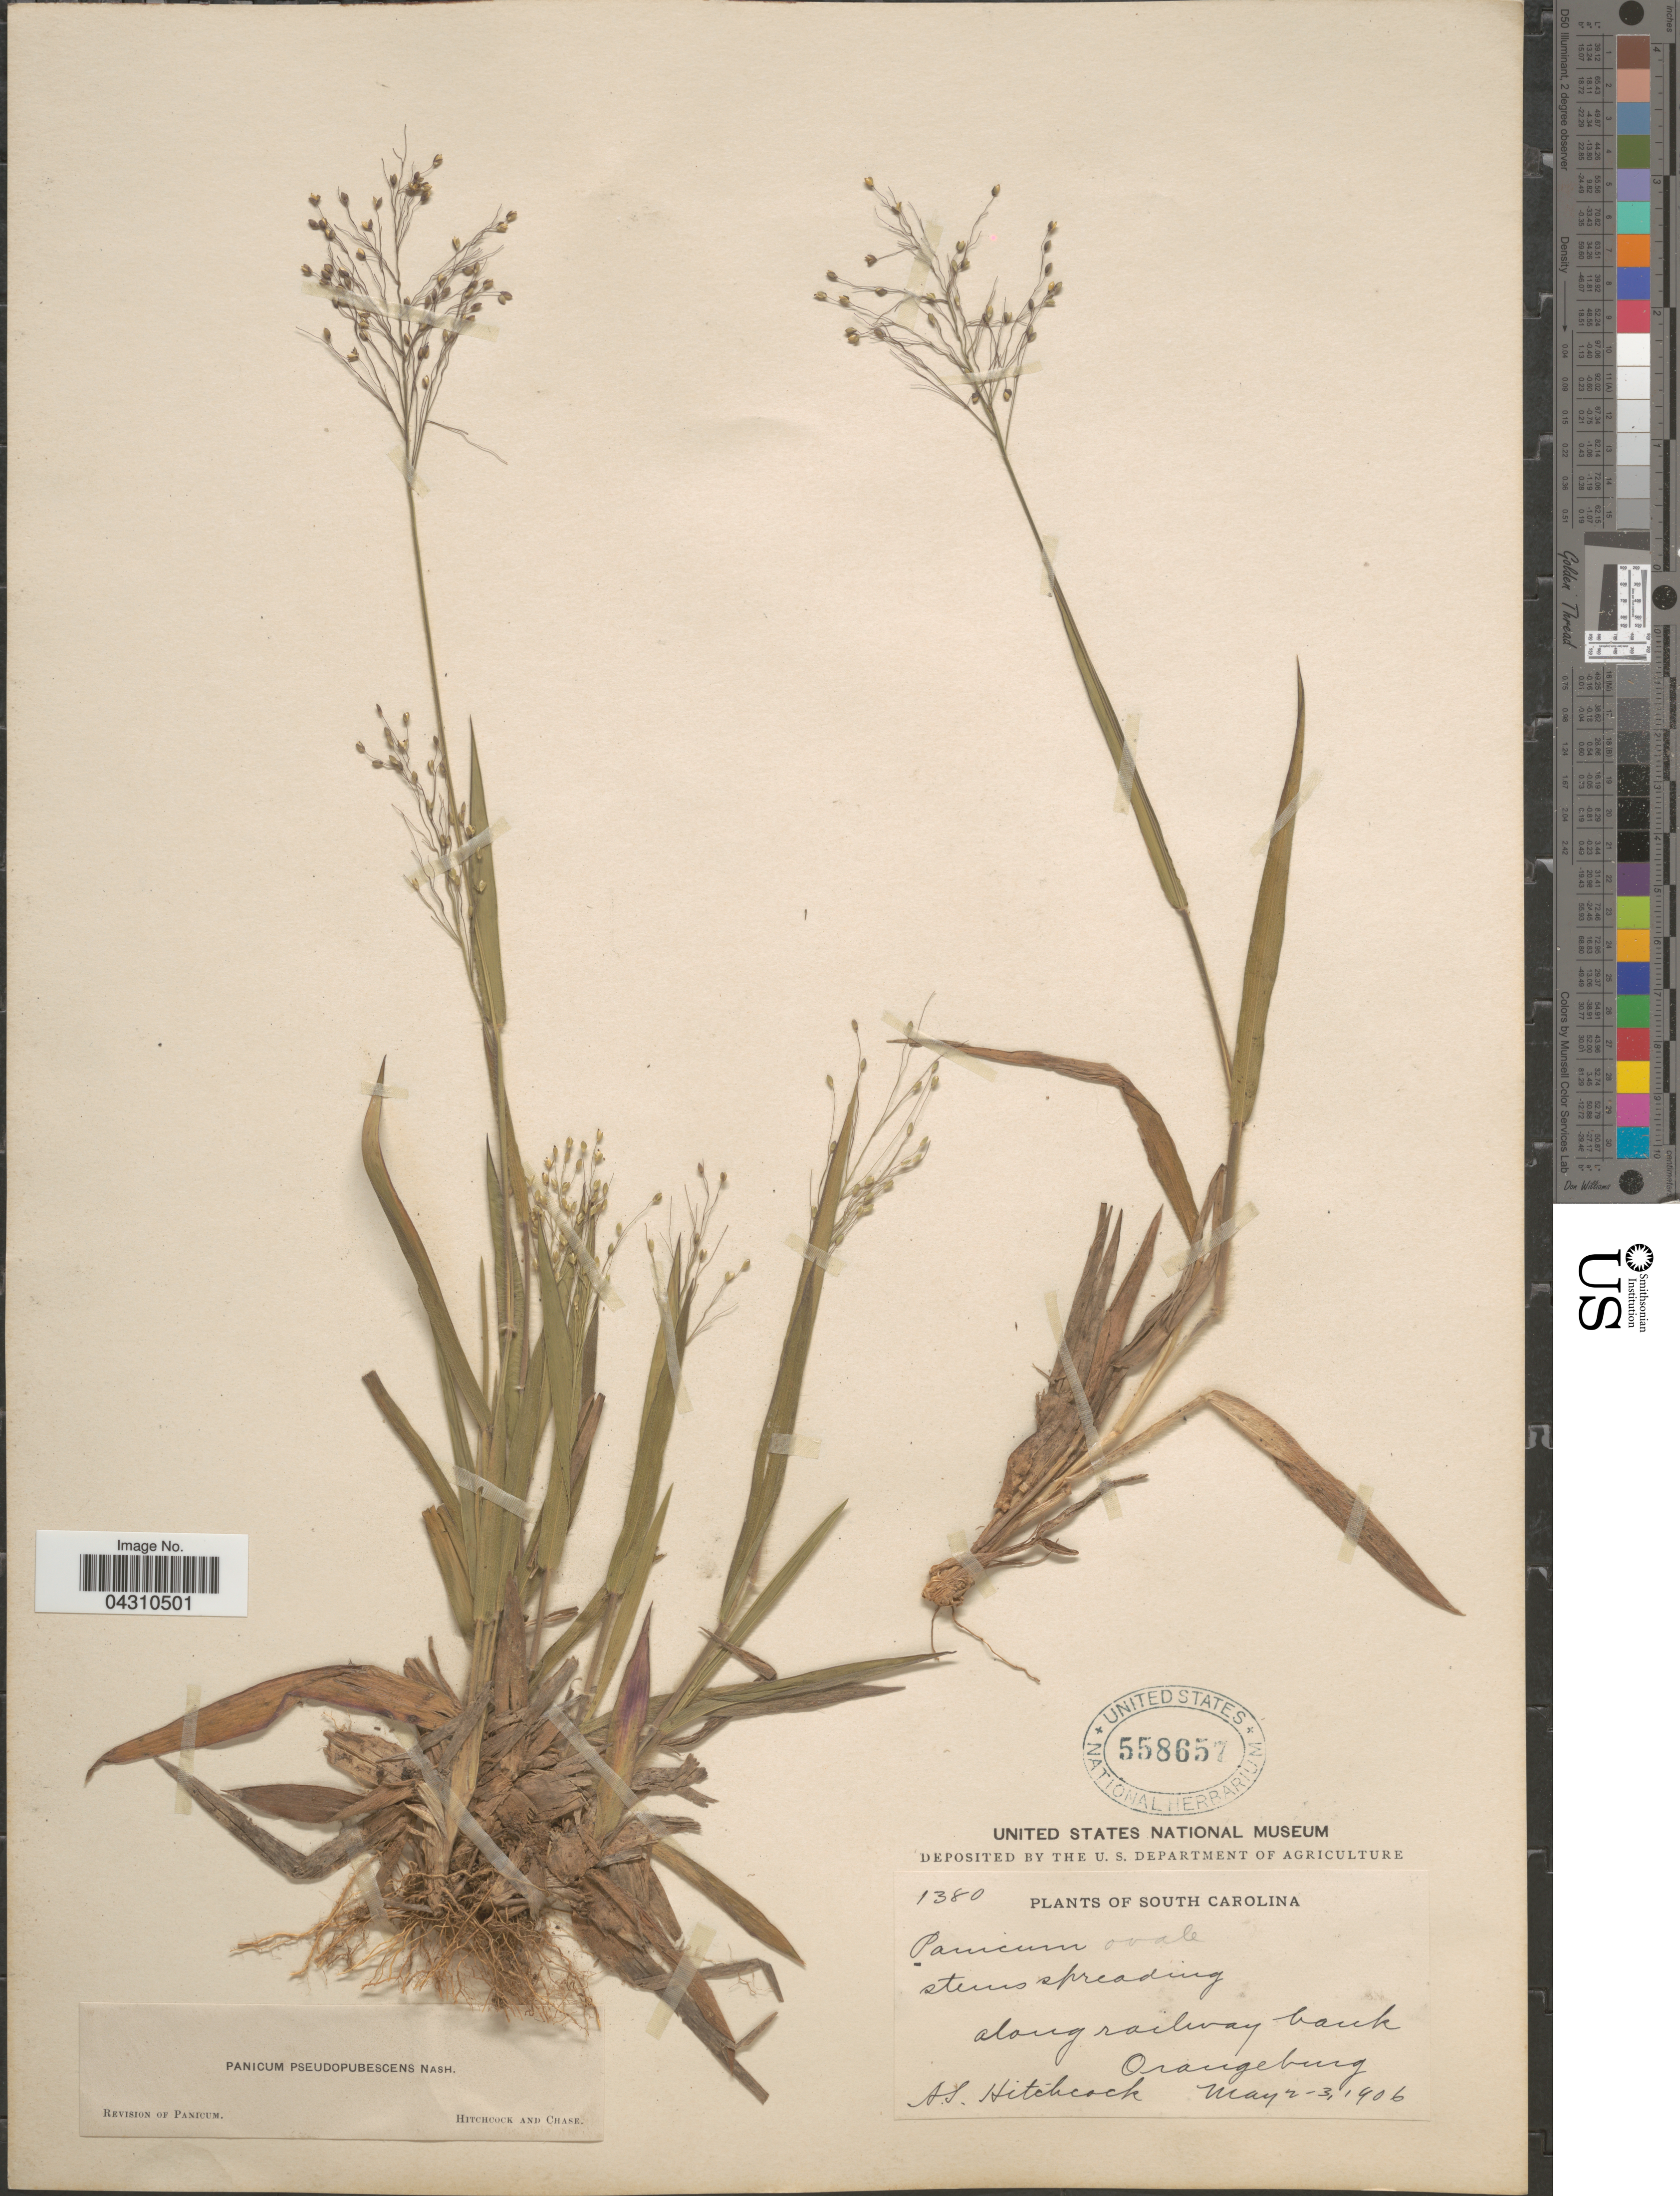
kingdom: Plantae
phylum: Tracheophyta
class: Liliopsida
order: Poales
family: Poaceae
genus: Dichanthelium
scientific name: Dichanthelium acuminatum var. acuminatum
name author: (Sw.) Gould & C.A. Clark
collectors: A. S. Hitchcock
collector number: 1380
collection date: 1906-05-02/1906-05-03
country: United States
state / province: South Carolina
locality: Along railway bank Orangeburg.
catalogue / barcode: US 558657